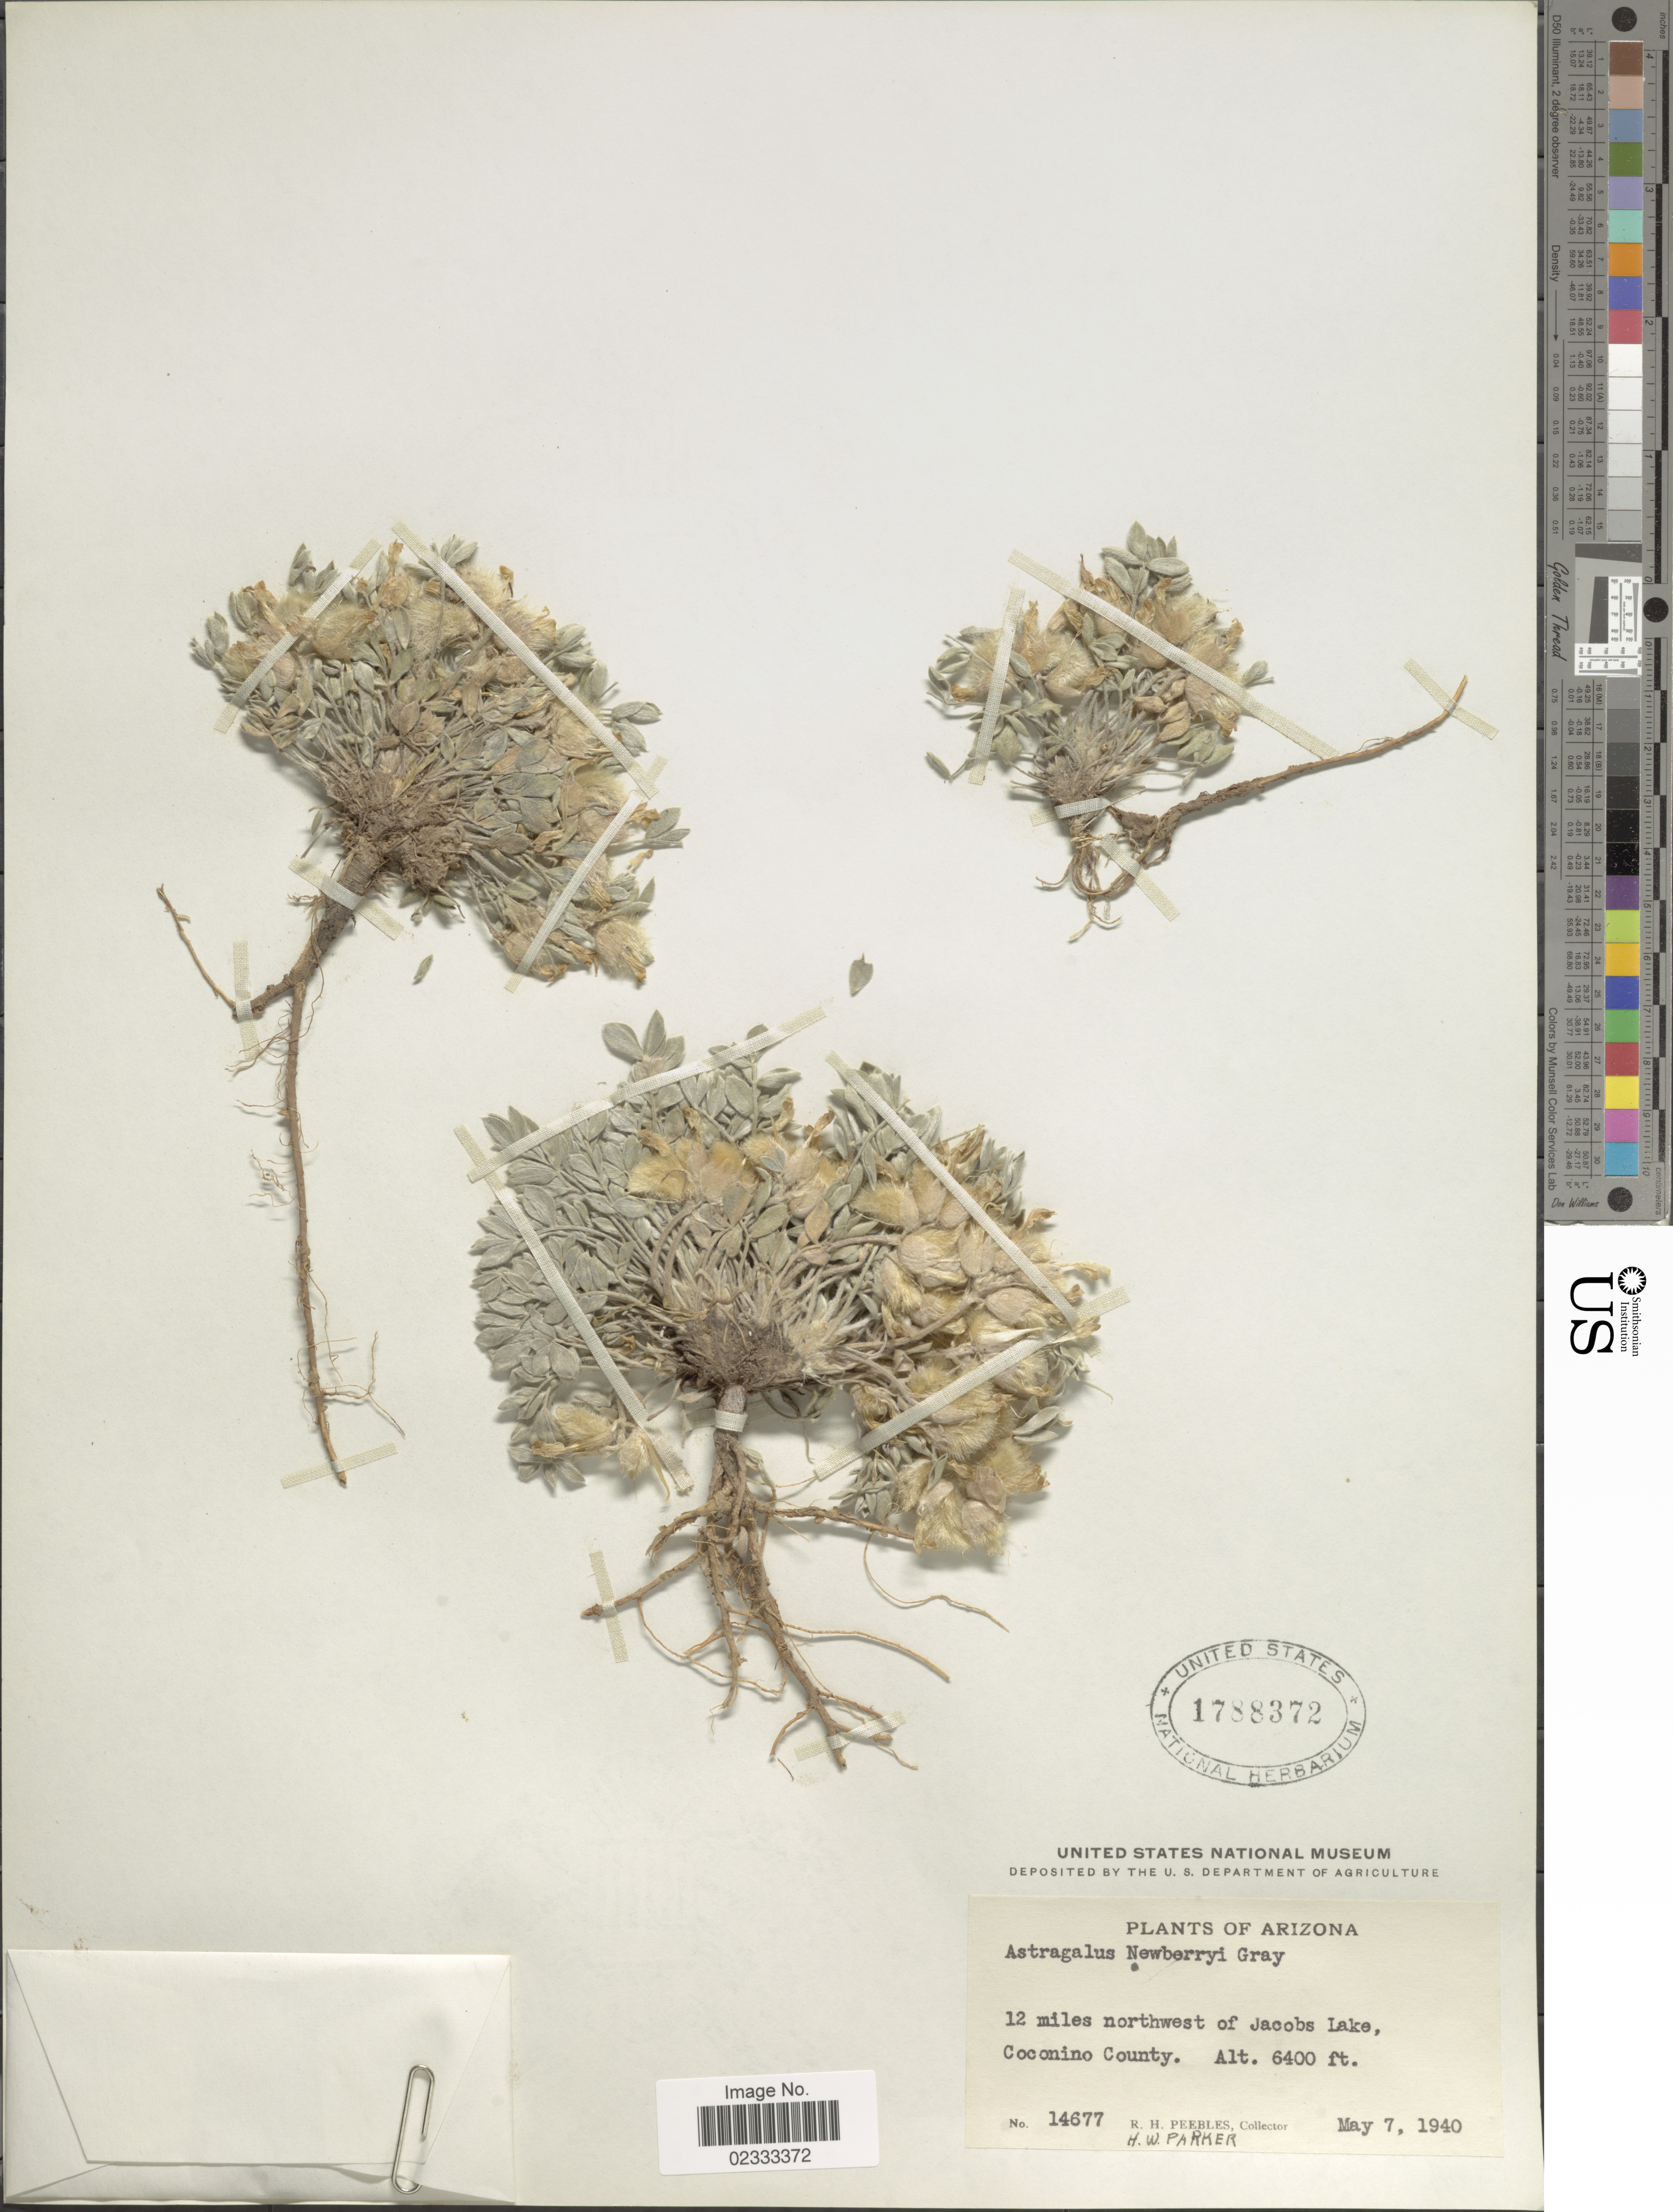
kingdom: Plantae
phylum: Tracheophyta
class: Magnoliopsida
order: Fabales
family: Fabaceae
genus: Astragalus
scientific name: Astragalus newberryi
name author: A. Gray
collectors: R. H. Peebles & H. W. Parker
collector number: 14677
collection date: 1940-05-07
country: United States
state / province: Arizona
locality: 12 miles northwest of Jacobs Lake, Coconino County.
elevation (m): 1951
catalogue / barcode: US 1788372